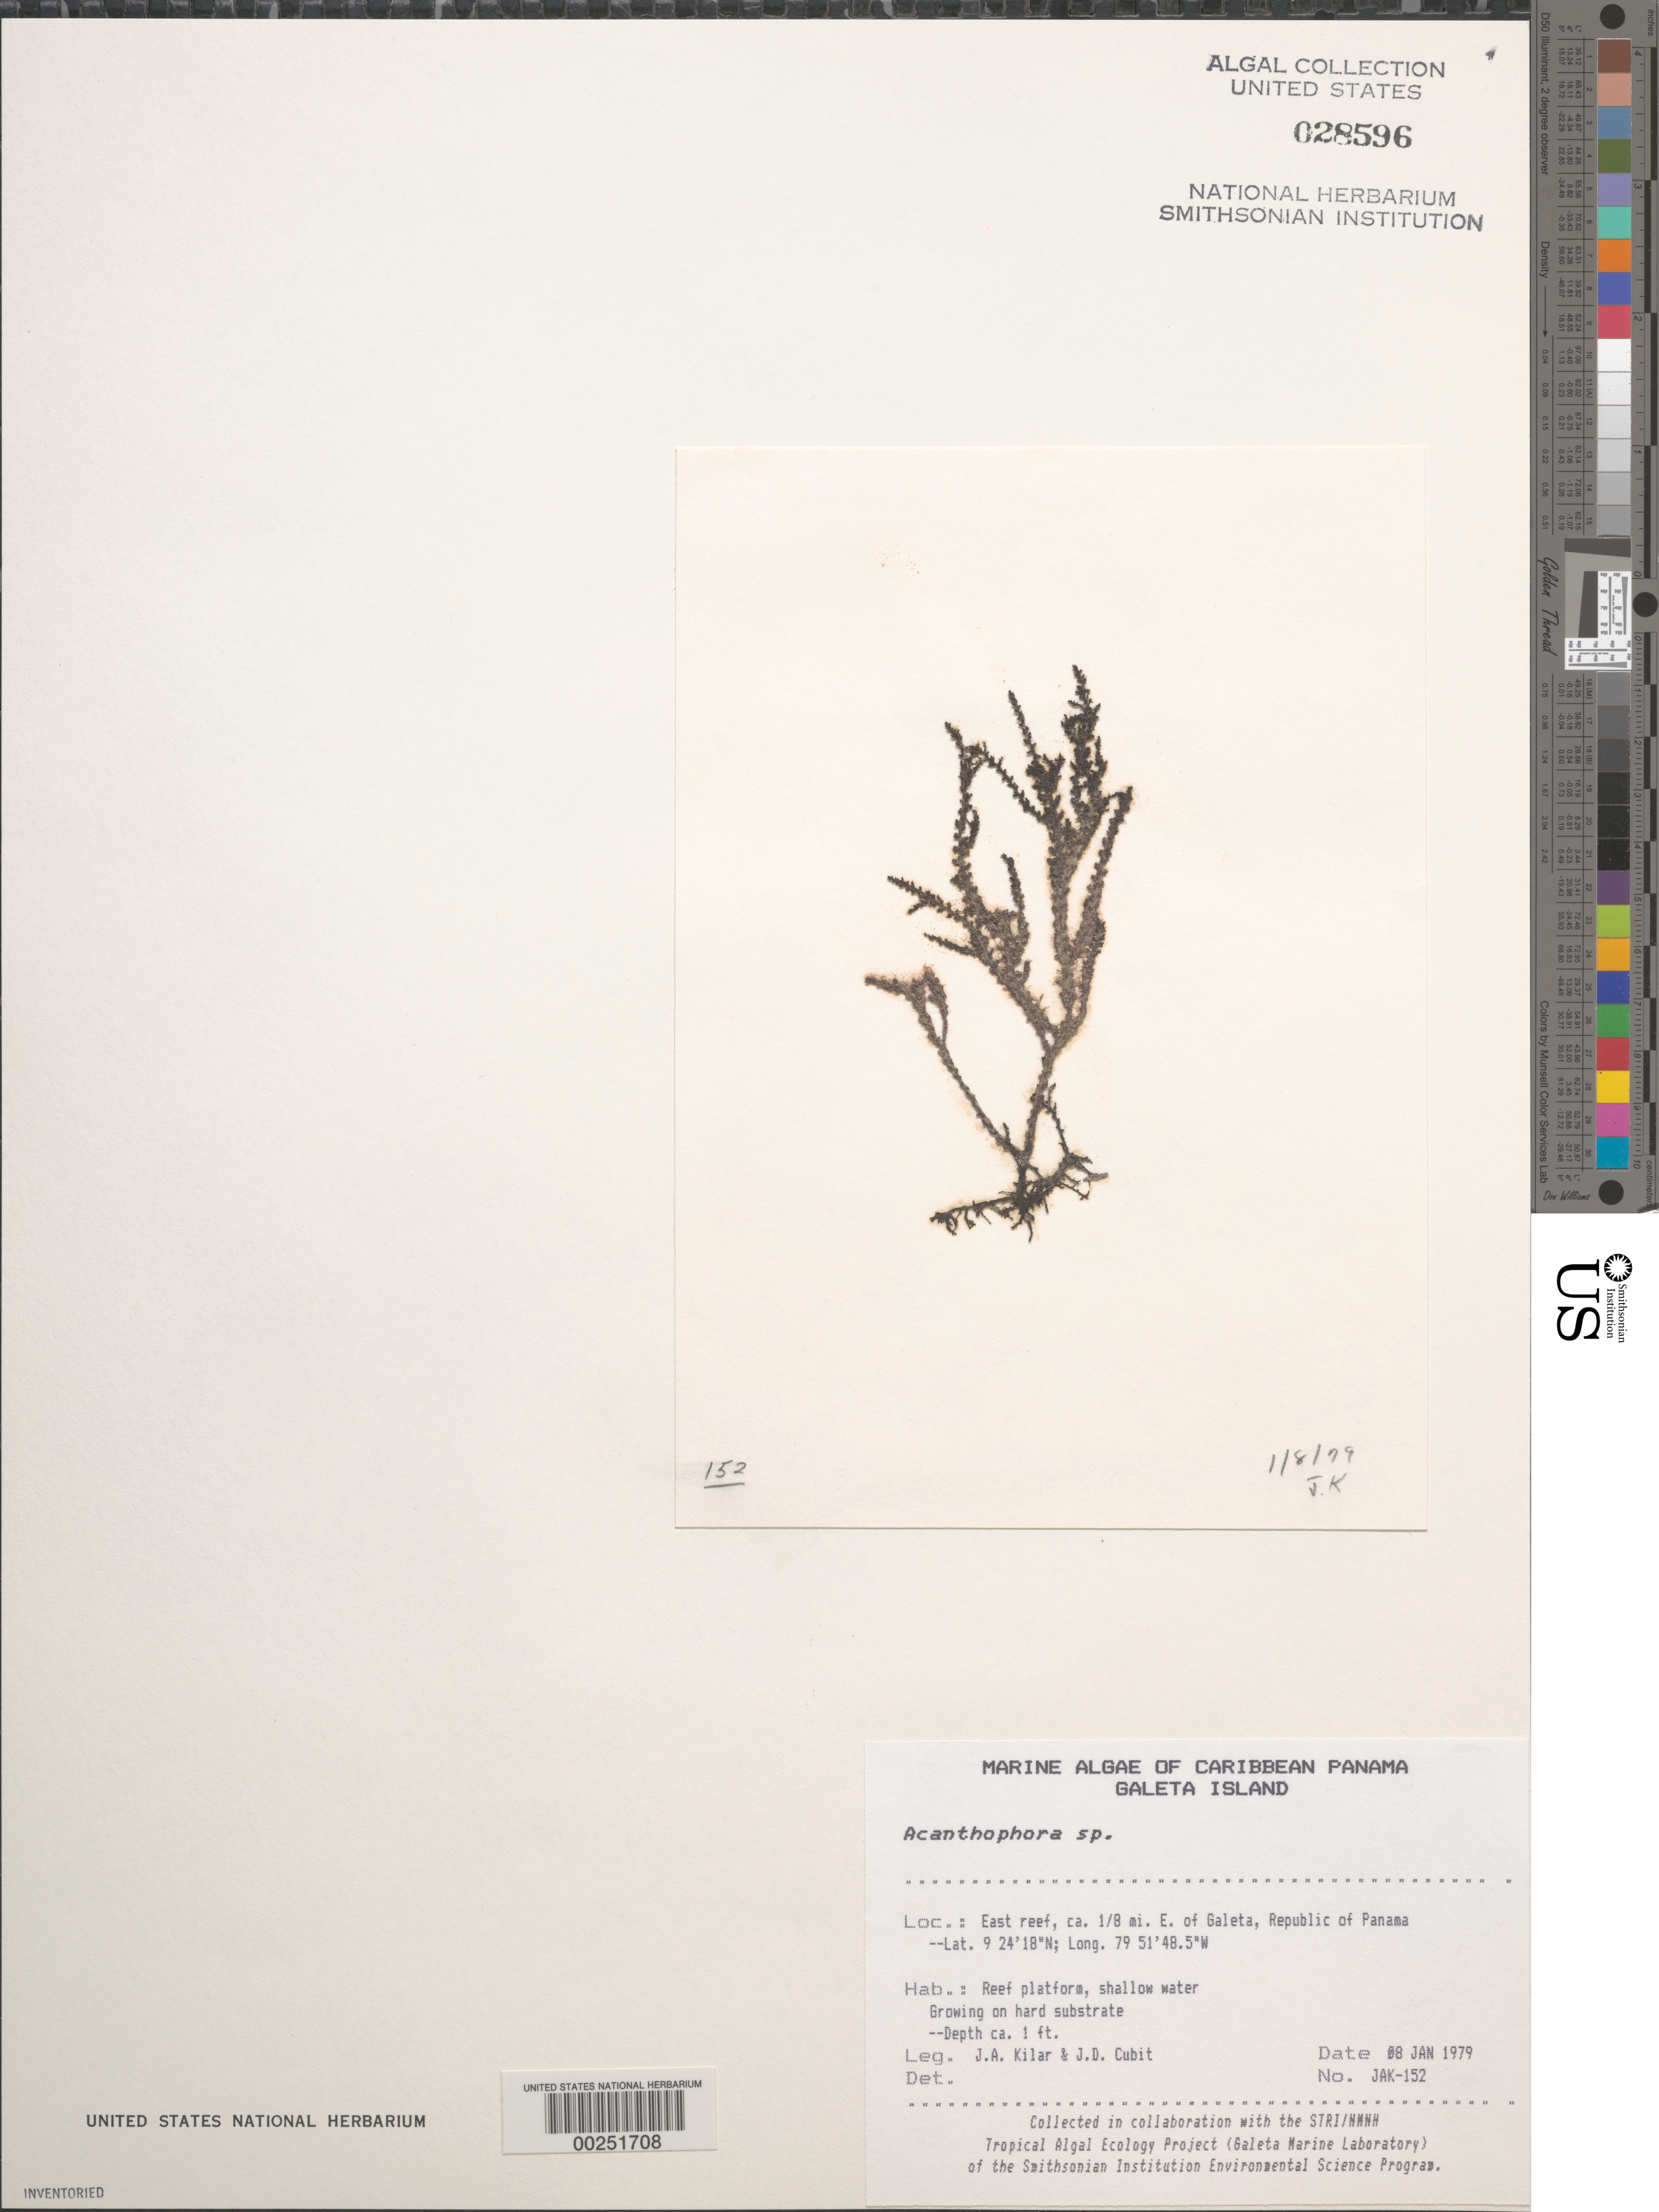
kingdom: Plantae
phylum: Rhodophyta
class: Florideophyceae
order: Ceramiales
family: Rhodomelaceae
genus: Acanthophora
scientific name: Acanthophora sp.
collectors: J. A. Kilar & J. Cubit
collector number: JAK-152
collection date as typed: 08 Jan 1979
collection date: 1979-01-08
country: Panama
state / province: Colón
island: Galeta Island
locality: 1/8th mile east of Galeta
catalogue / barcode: US 28596